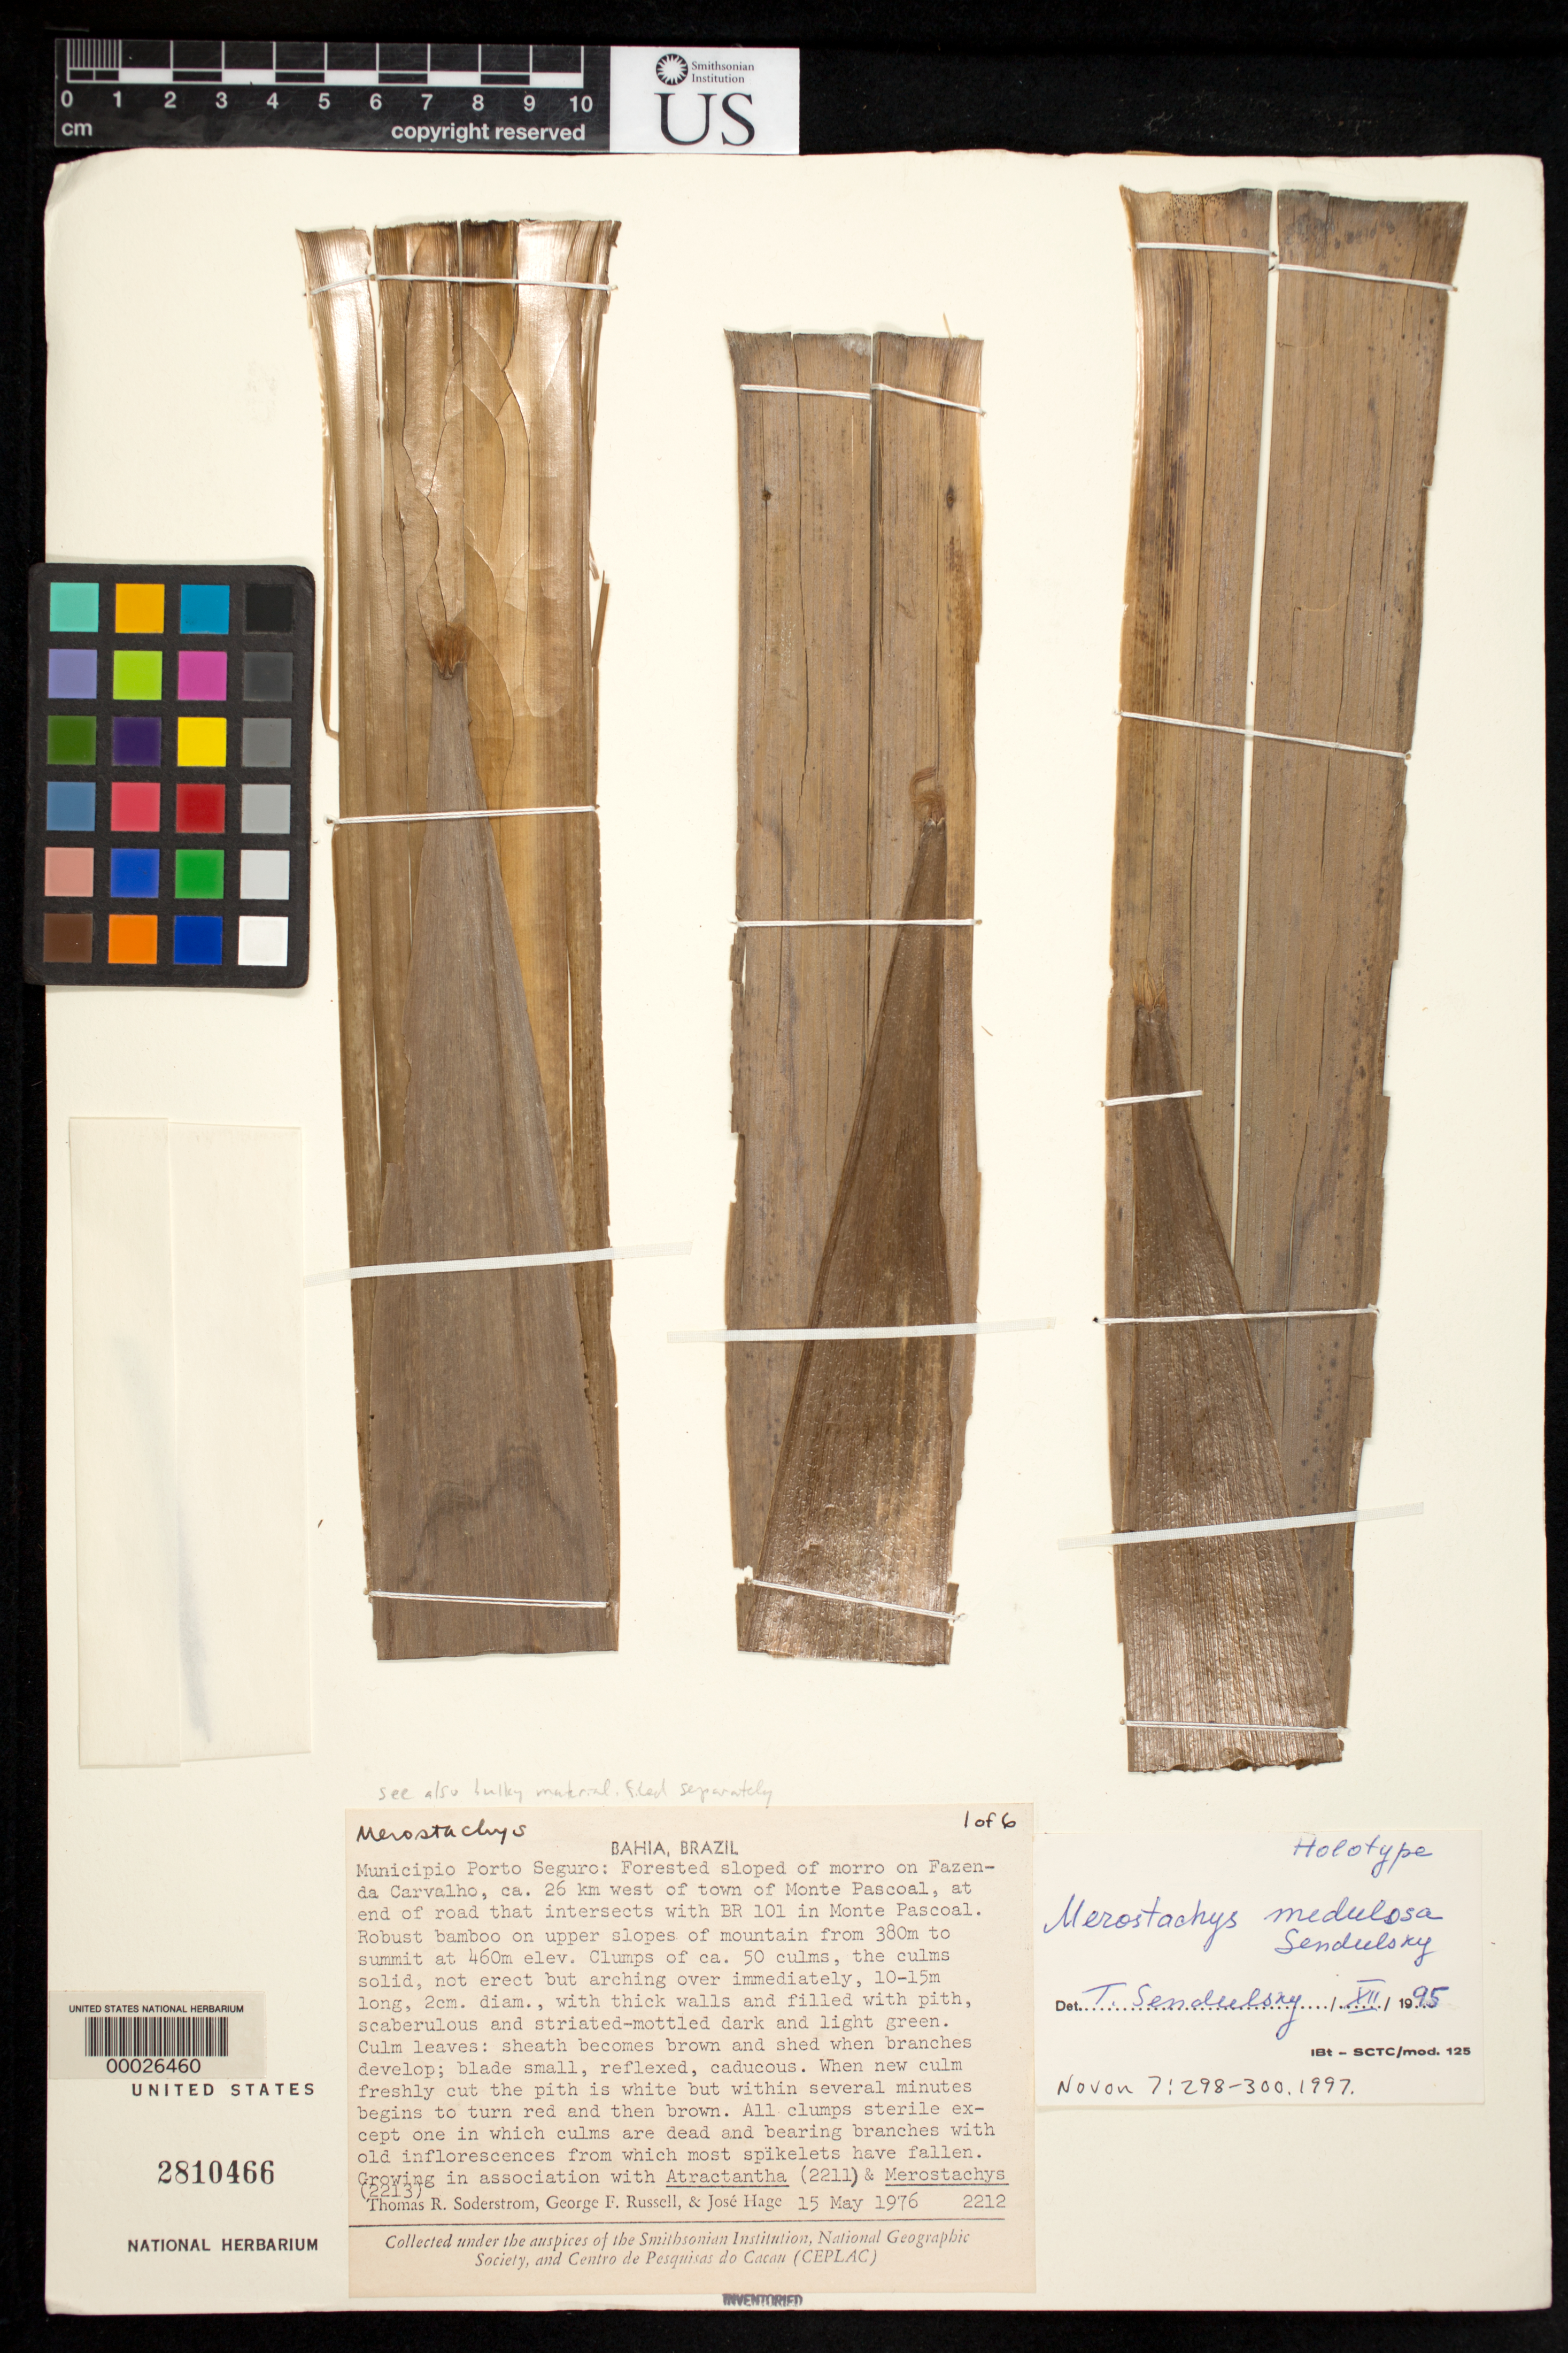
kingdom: Plantae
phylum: Tracheophyta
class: Liliopsida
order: Poales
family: Poaceae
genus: Merostachys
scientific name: Merostachys medullosa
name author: Send.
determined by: Sendulsky, T.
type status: Holotype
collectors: T. R. Soderstrom, G. Russell & J. Hage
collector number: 2212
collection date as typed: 15 May 1976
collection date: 1976-05-15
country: Brazil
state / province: Bahia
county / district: Pôrto Seguro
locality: Fazenda carvalho, monte pascoal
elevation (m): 380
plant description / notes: See also bulky portion of specimen, filed separately (barcode 00327159).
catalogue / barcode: US 2810466